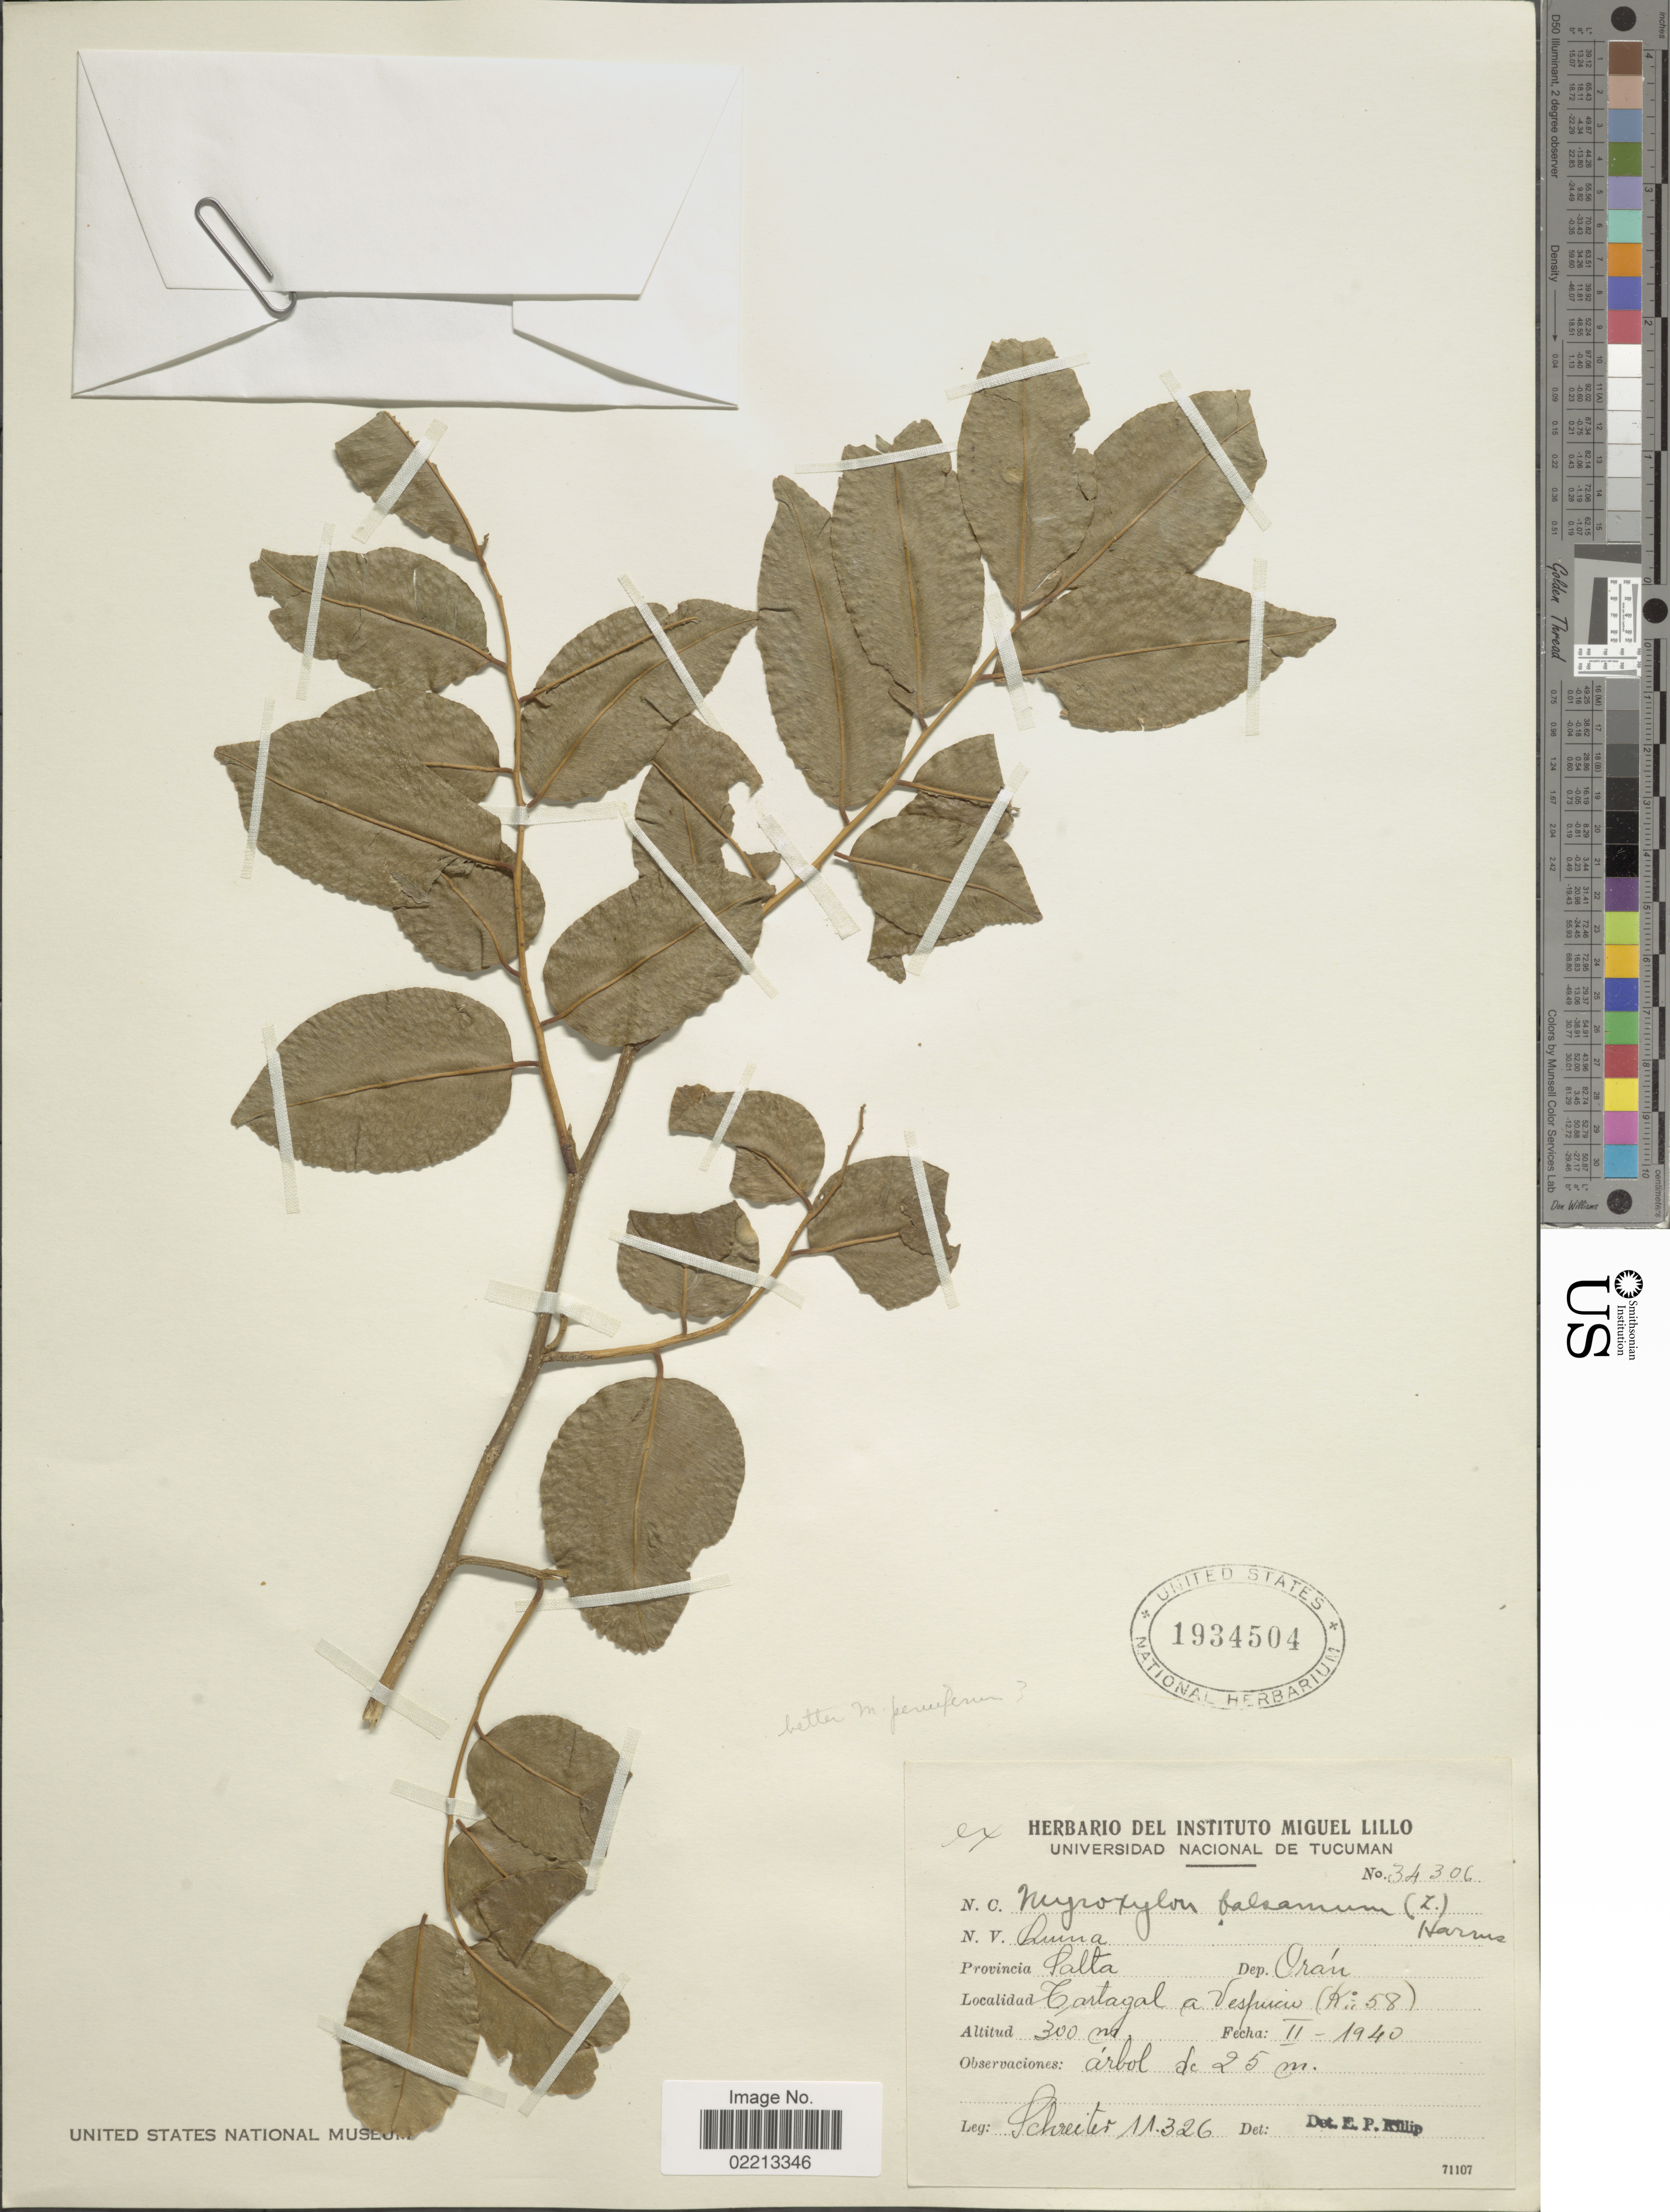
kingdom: Plantae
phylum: Tracheophyta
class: Magnoliopsida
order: Fabales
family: Fabaceae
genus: Myroxylon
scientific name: Myroxylon peruiferum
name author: L. f.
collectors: -. Schreiter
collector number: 11326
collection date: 1940-02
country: Algeria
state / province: Oran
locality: Provincia Palta, Cartagal a Vespucio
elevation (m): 300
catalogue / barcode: US 1934504